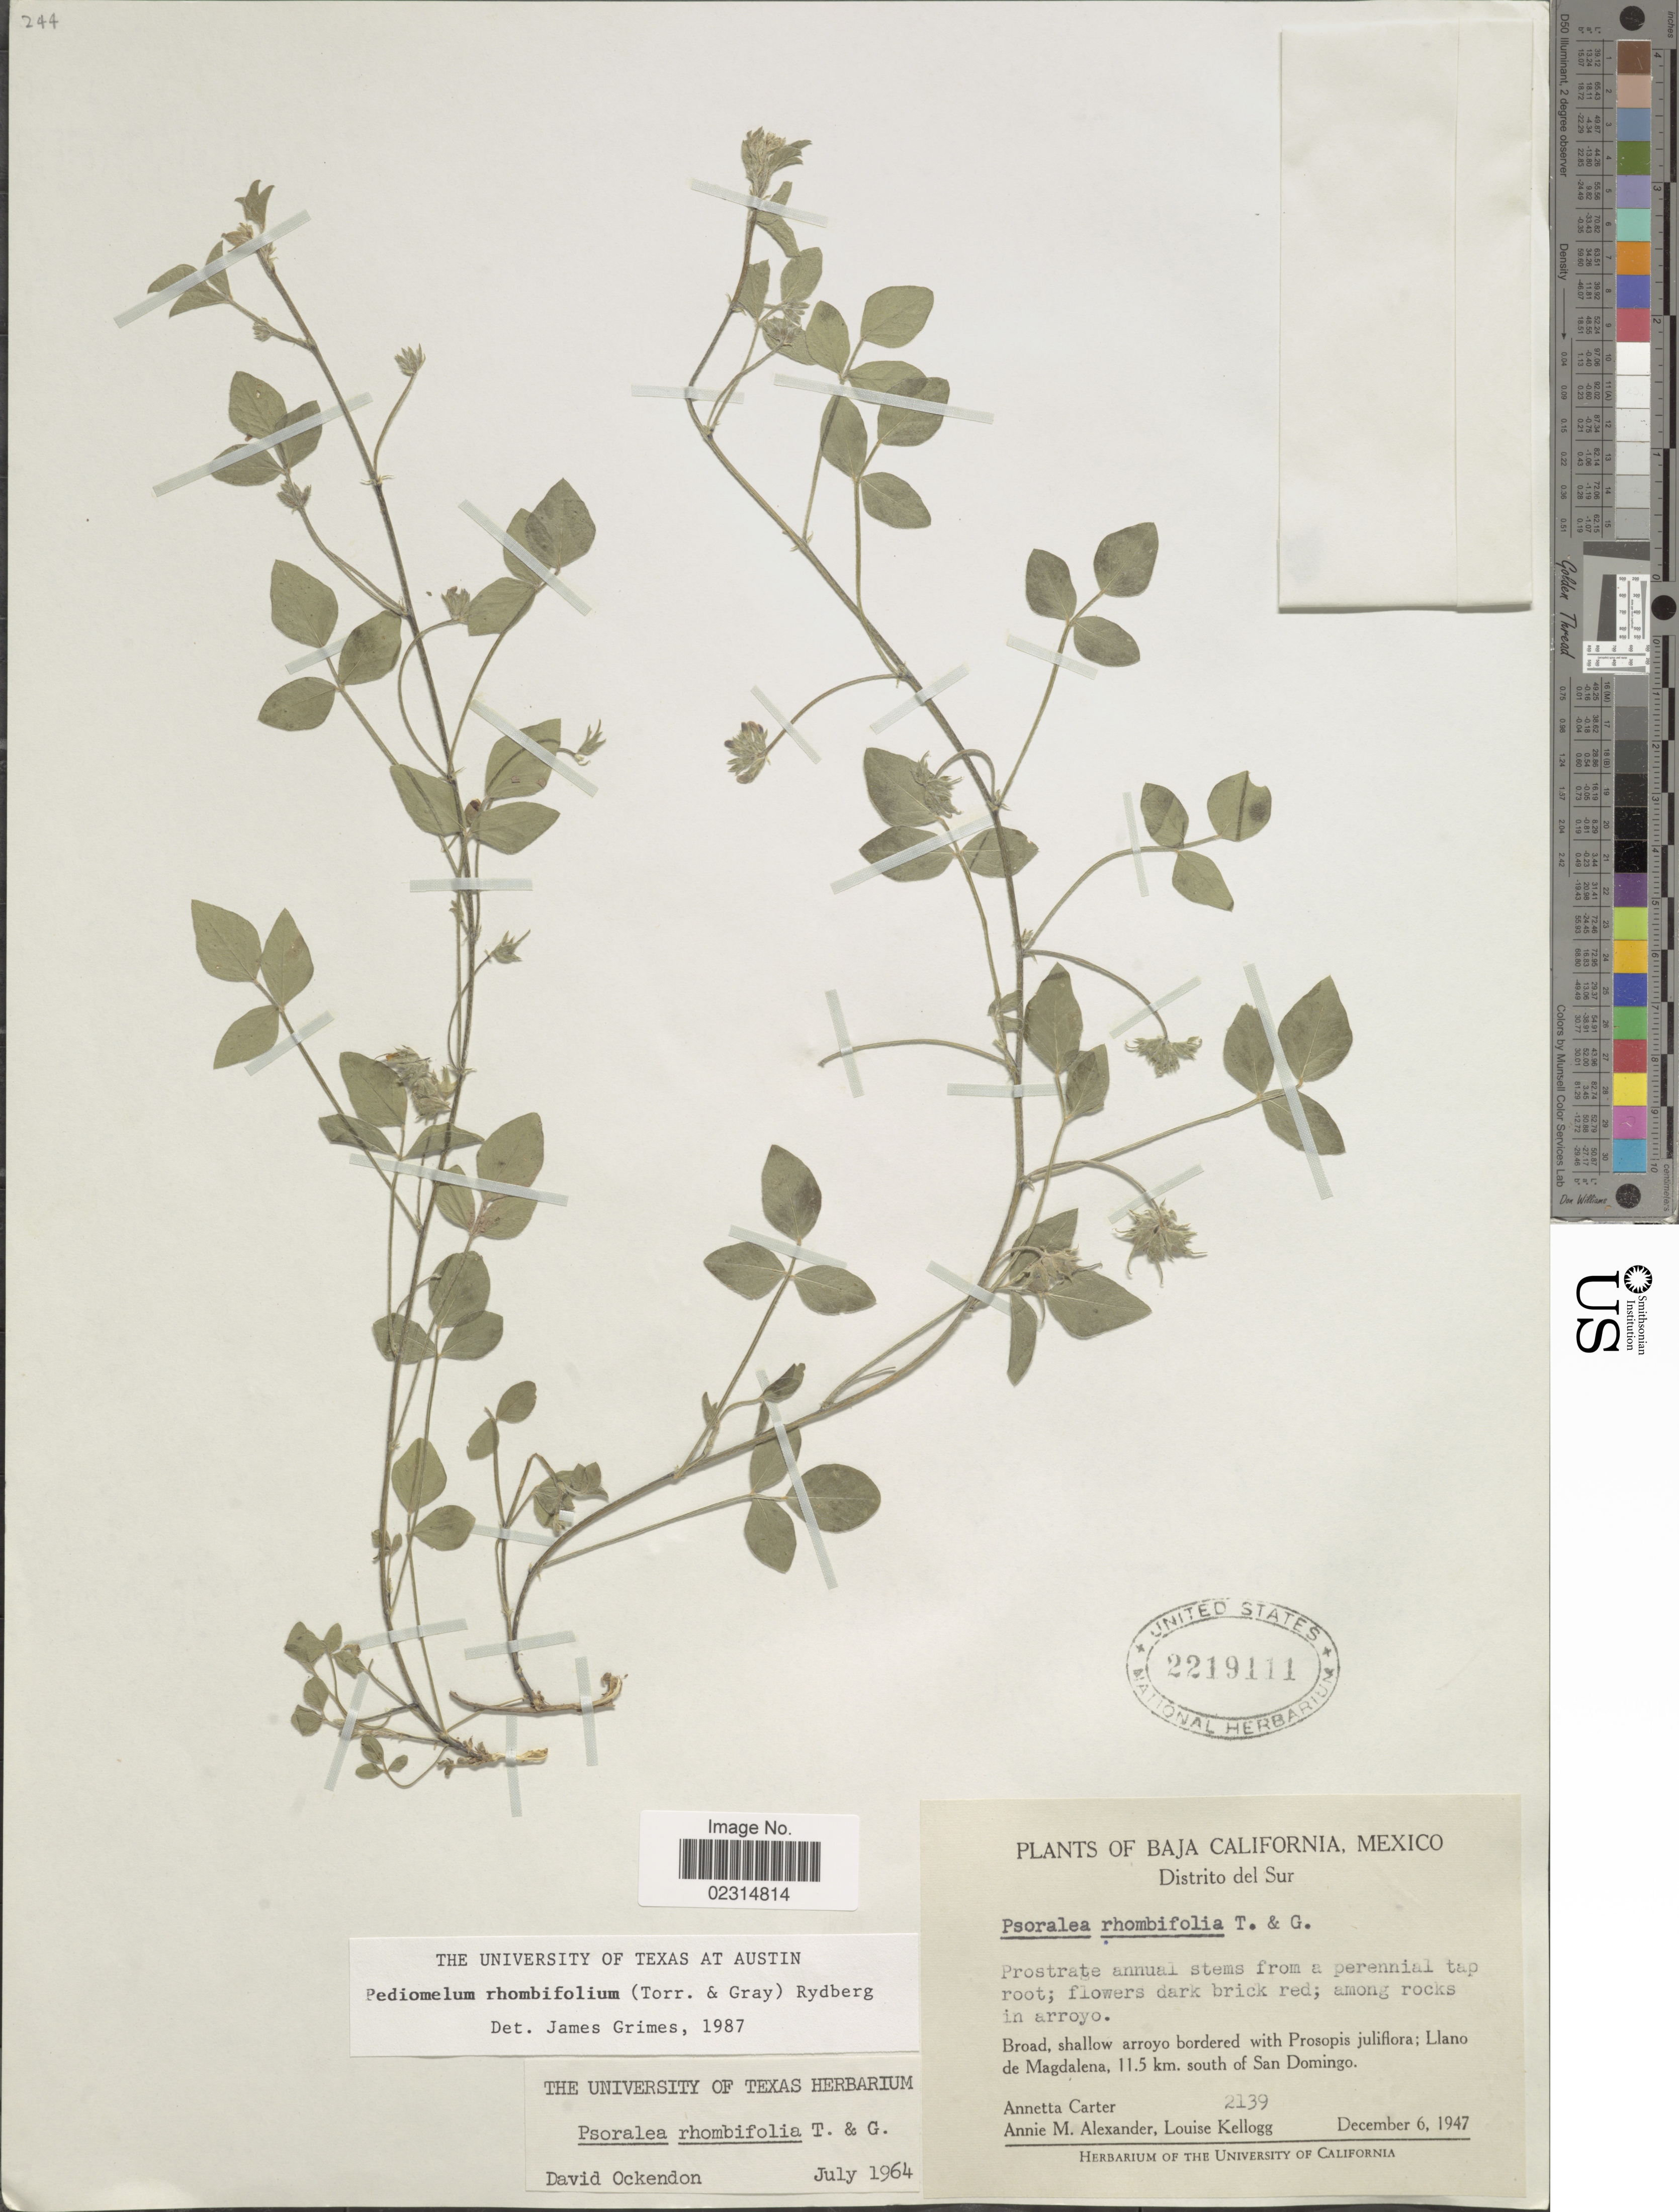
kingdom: Plantae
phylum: Tracheophyta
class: Magnoliopsida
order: Fabales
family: Fabaceae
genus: Pediomelum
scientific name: Pediomelum rhombifolium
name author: (Torr. & A. Gray) Rydb.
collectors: A. Carter, A. M. Alexander & L. Kellogg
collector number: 2139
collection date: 1947-12-06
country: Mexico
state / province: Baja California Sur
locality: Distrito del Sur, LLano de Magdalena, 11.5 km south of San Domingo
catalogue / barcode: US 2219111